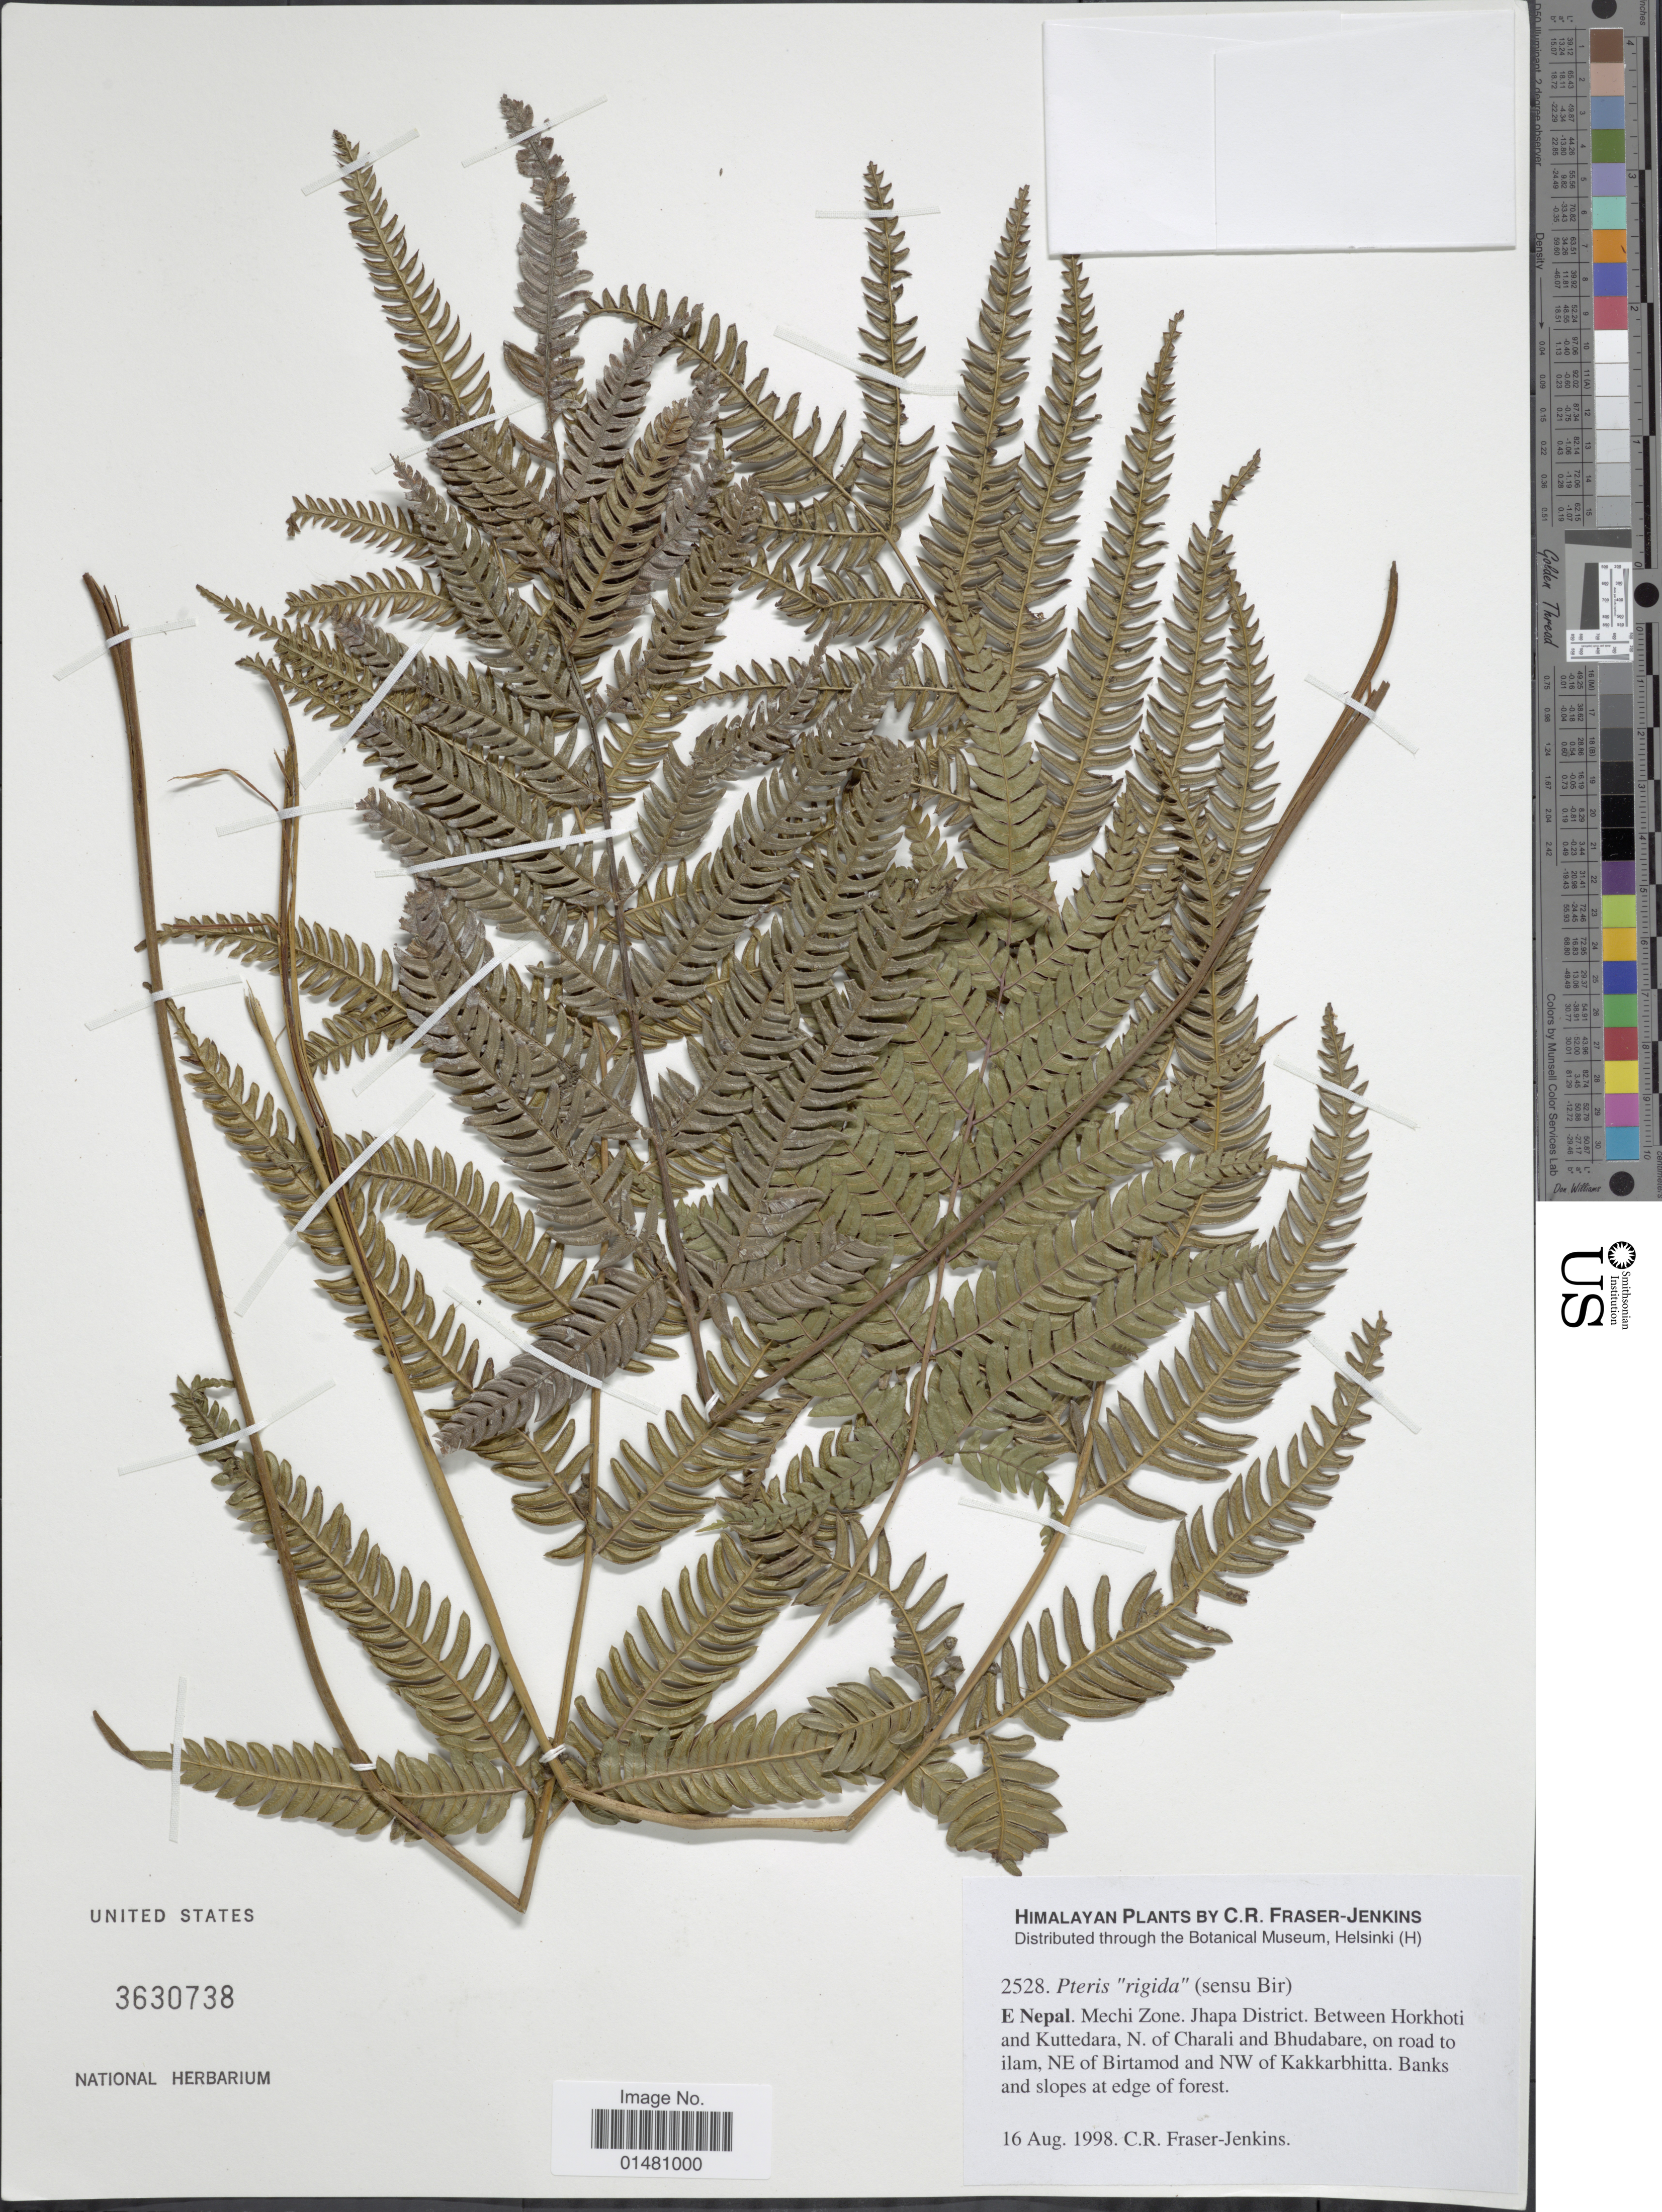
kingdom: Plantae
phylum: Tracheophyta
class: Polypodiopsida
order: Polypodiales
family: Pteridaceae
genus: Pteris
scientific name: Pteris rigidia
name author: Bir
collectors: C. R. Fraser-Jenkins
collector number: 2528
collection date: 1998-08-16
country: Nepal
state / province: Mechi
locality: E Nepal. Mechi Zone. Jhapa District. Between Horkhoti and Kuttedara, N of Charali and Bhudabare, on road to ilam, NE of Birtamood ad NW of Kakkarbhitta. Banks and slopes at edge of forest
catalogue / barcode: US 3630738